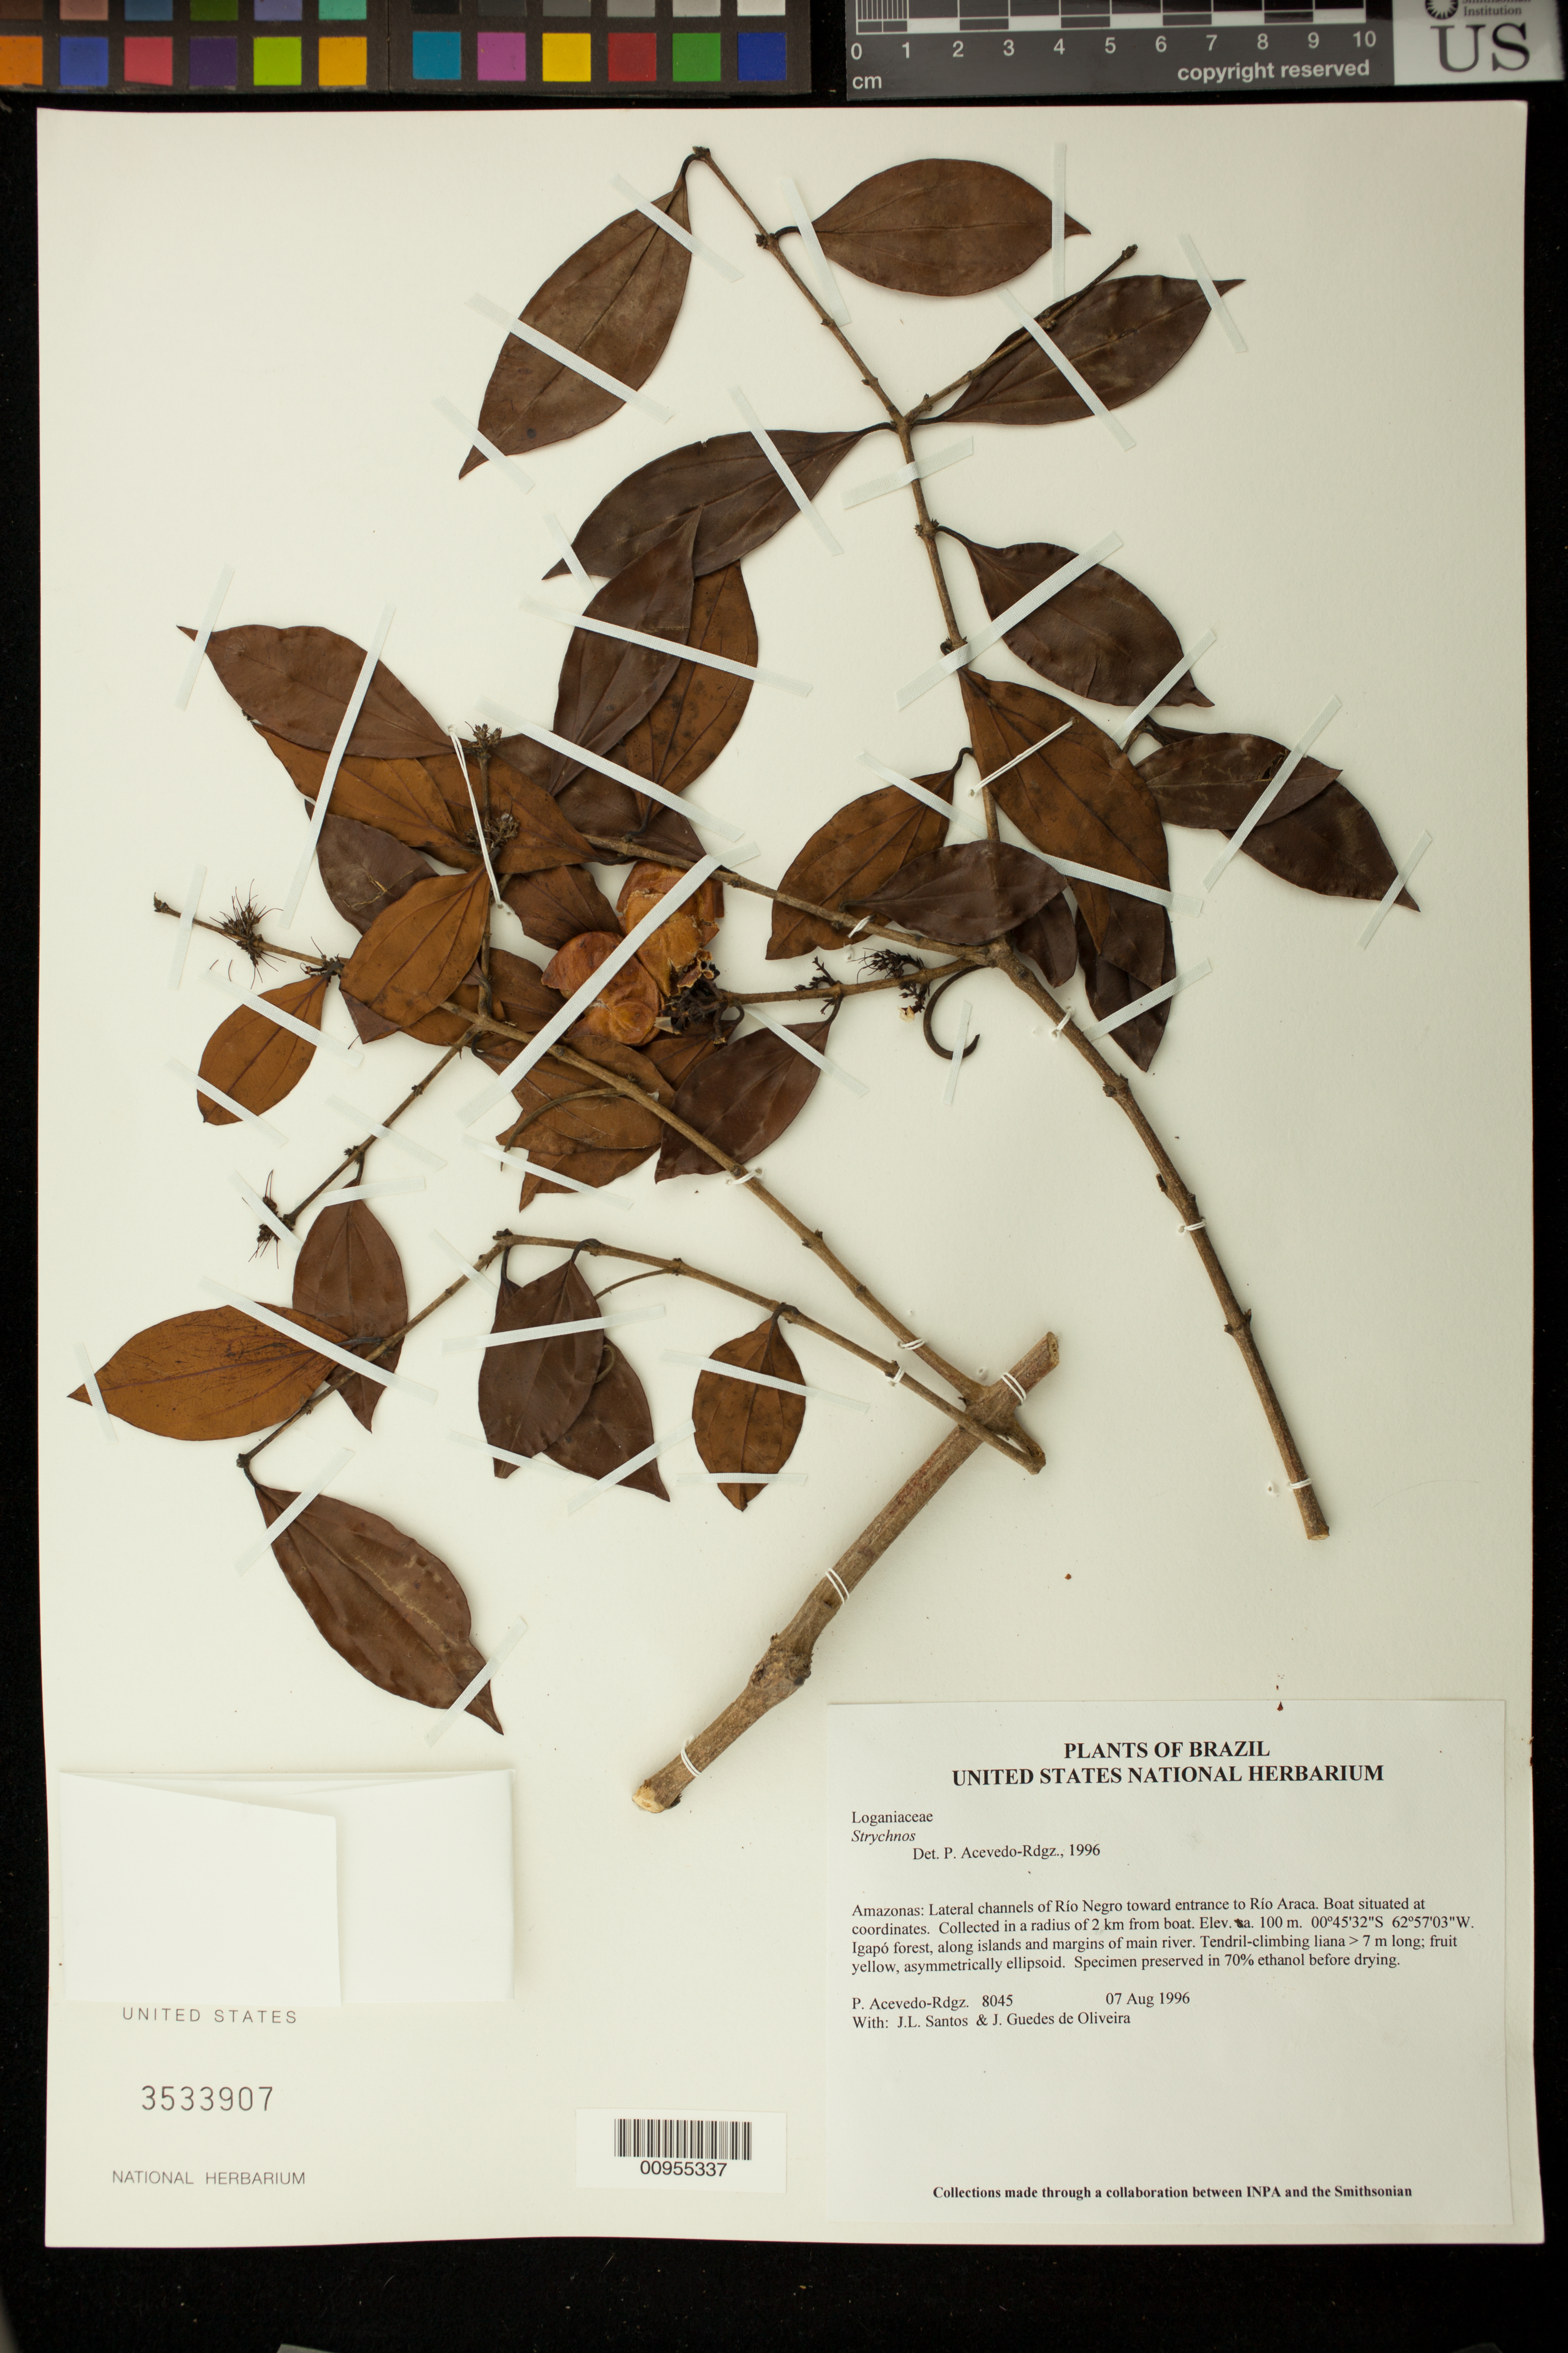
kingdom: Plantae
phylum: Tracheophyta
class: Magnoliopsida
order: Gentianales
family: Loganiaceae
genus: Strychnos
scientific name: Strychnos guianensis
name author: (Aubl.) Mart.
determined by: Setubal, R. B.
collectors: P. Acevedo-Rodr., J. L. Santos & J. Guedes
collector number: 8045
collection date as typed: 07 Aug 1996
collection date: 1996-08-07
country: Brazil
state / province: Amazonas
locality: Amazonas: Lateral channels of Río Negro toward entrance to Río Araca. Boat situated at coordinates. Collected in a radius of 2 km from boat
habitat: Igapó forest, along islands and margins of main river.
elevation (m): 100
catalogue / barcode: US 3533907